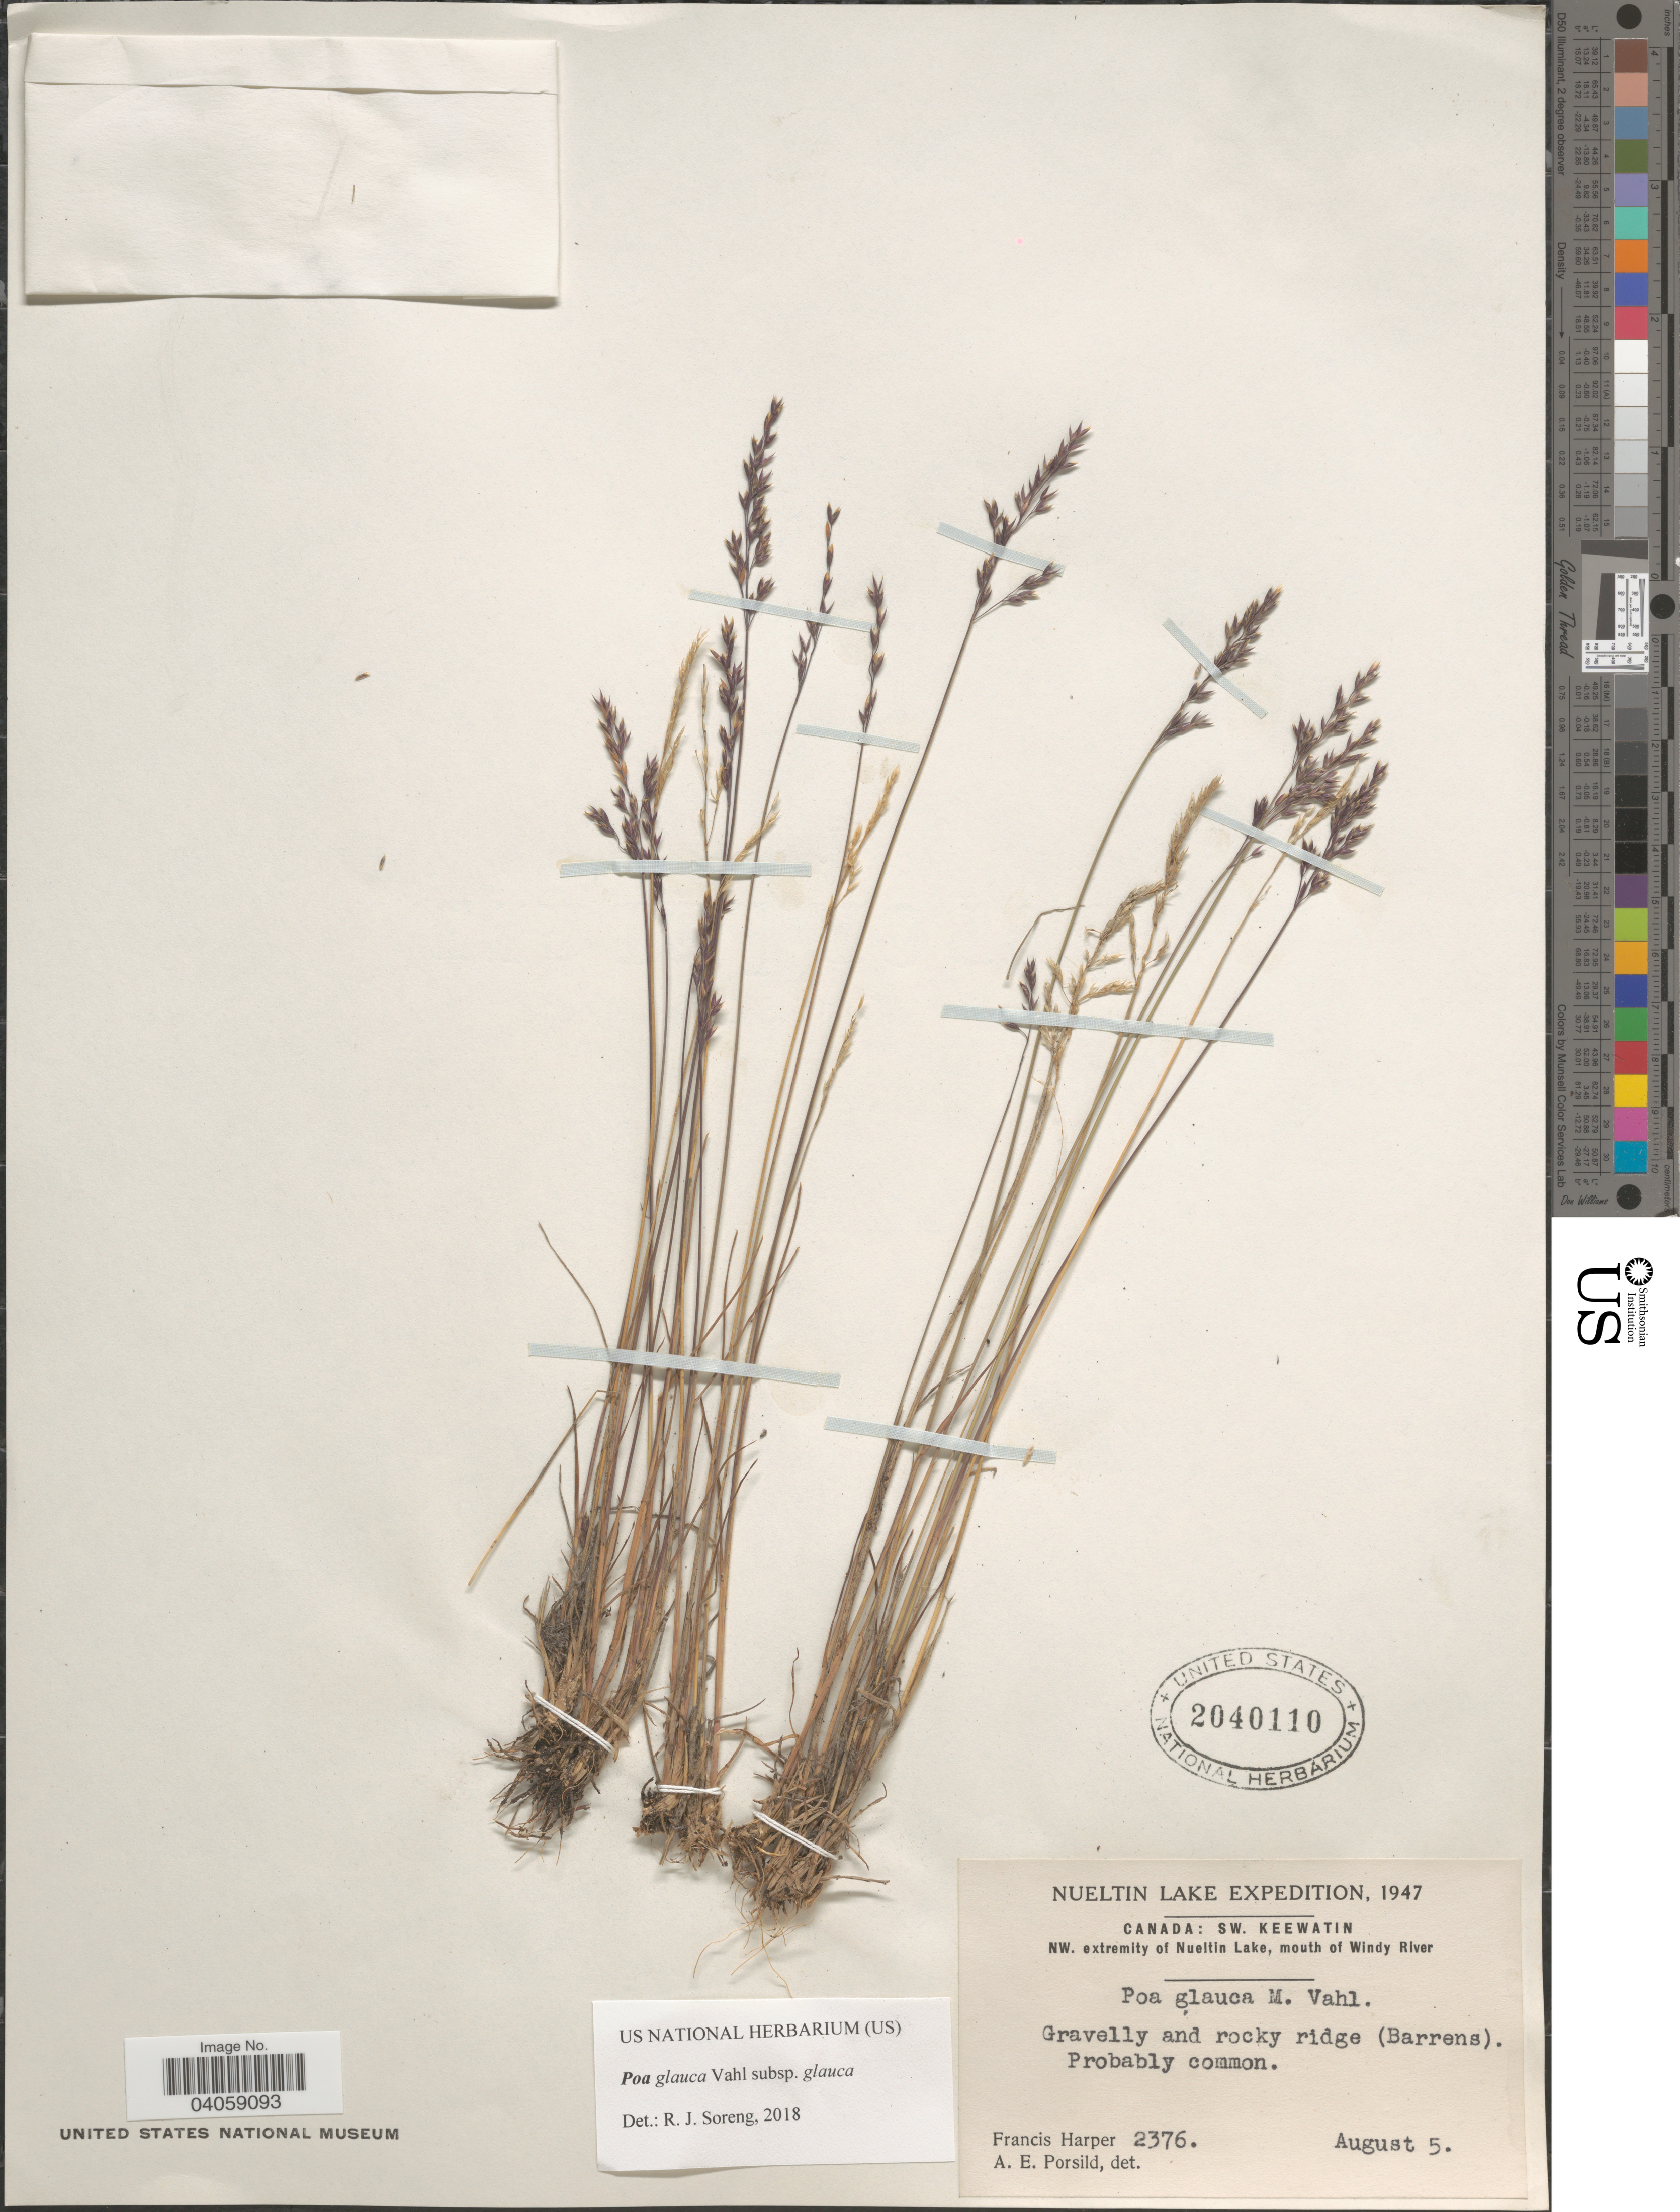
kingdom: Plantae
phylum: Tracheophyta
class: Liliopsida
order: Poales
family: Poaceae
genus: Poa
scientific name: Poa glauca subsp. glauca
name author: Vahl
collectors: F. Harper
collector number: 2376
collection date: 1947-08-05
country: Canada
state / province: Northwest Territories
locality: SW. Keewatin. NW. extremity of Nueltin Lake, mouth of Windy River. Gravelly and rocky ridge (Barrens).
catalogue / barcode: US 2040110